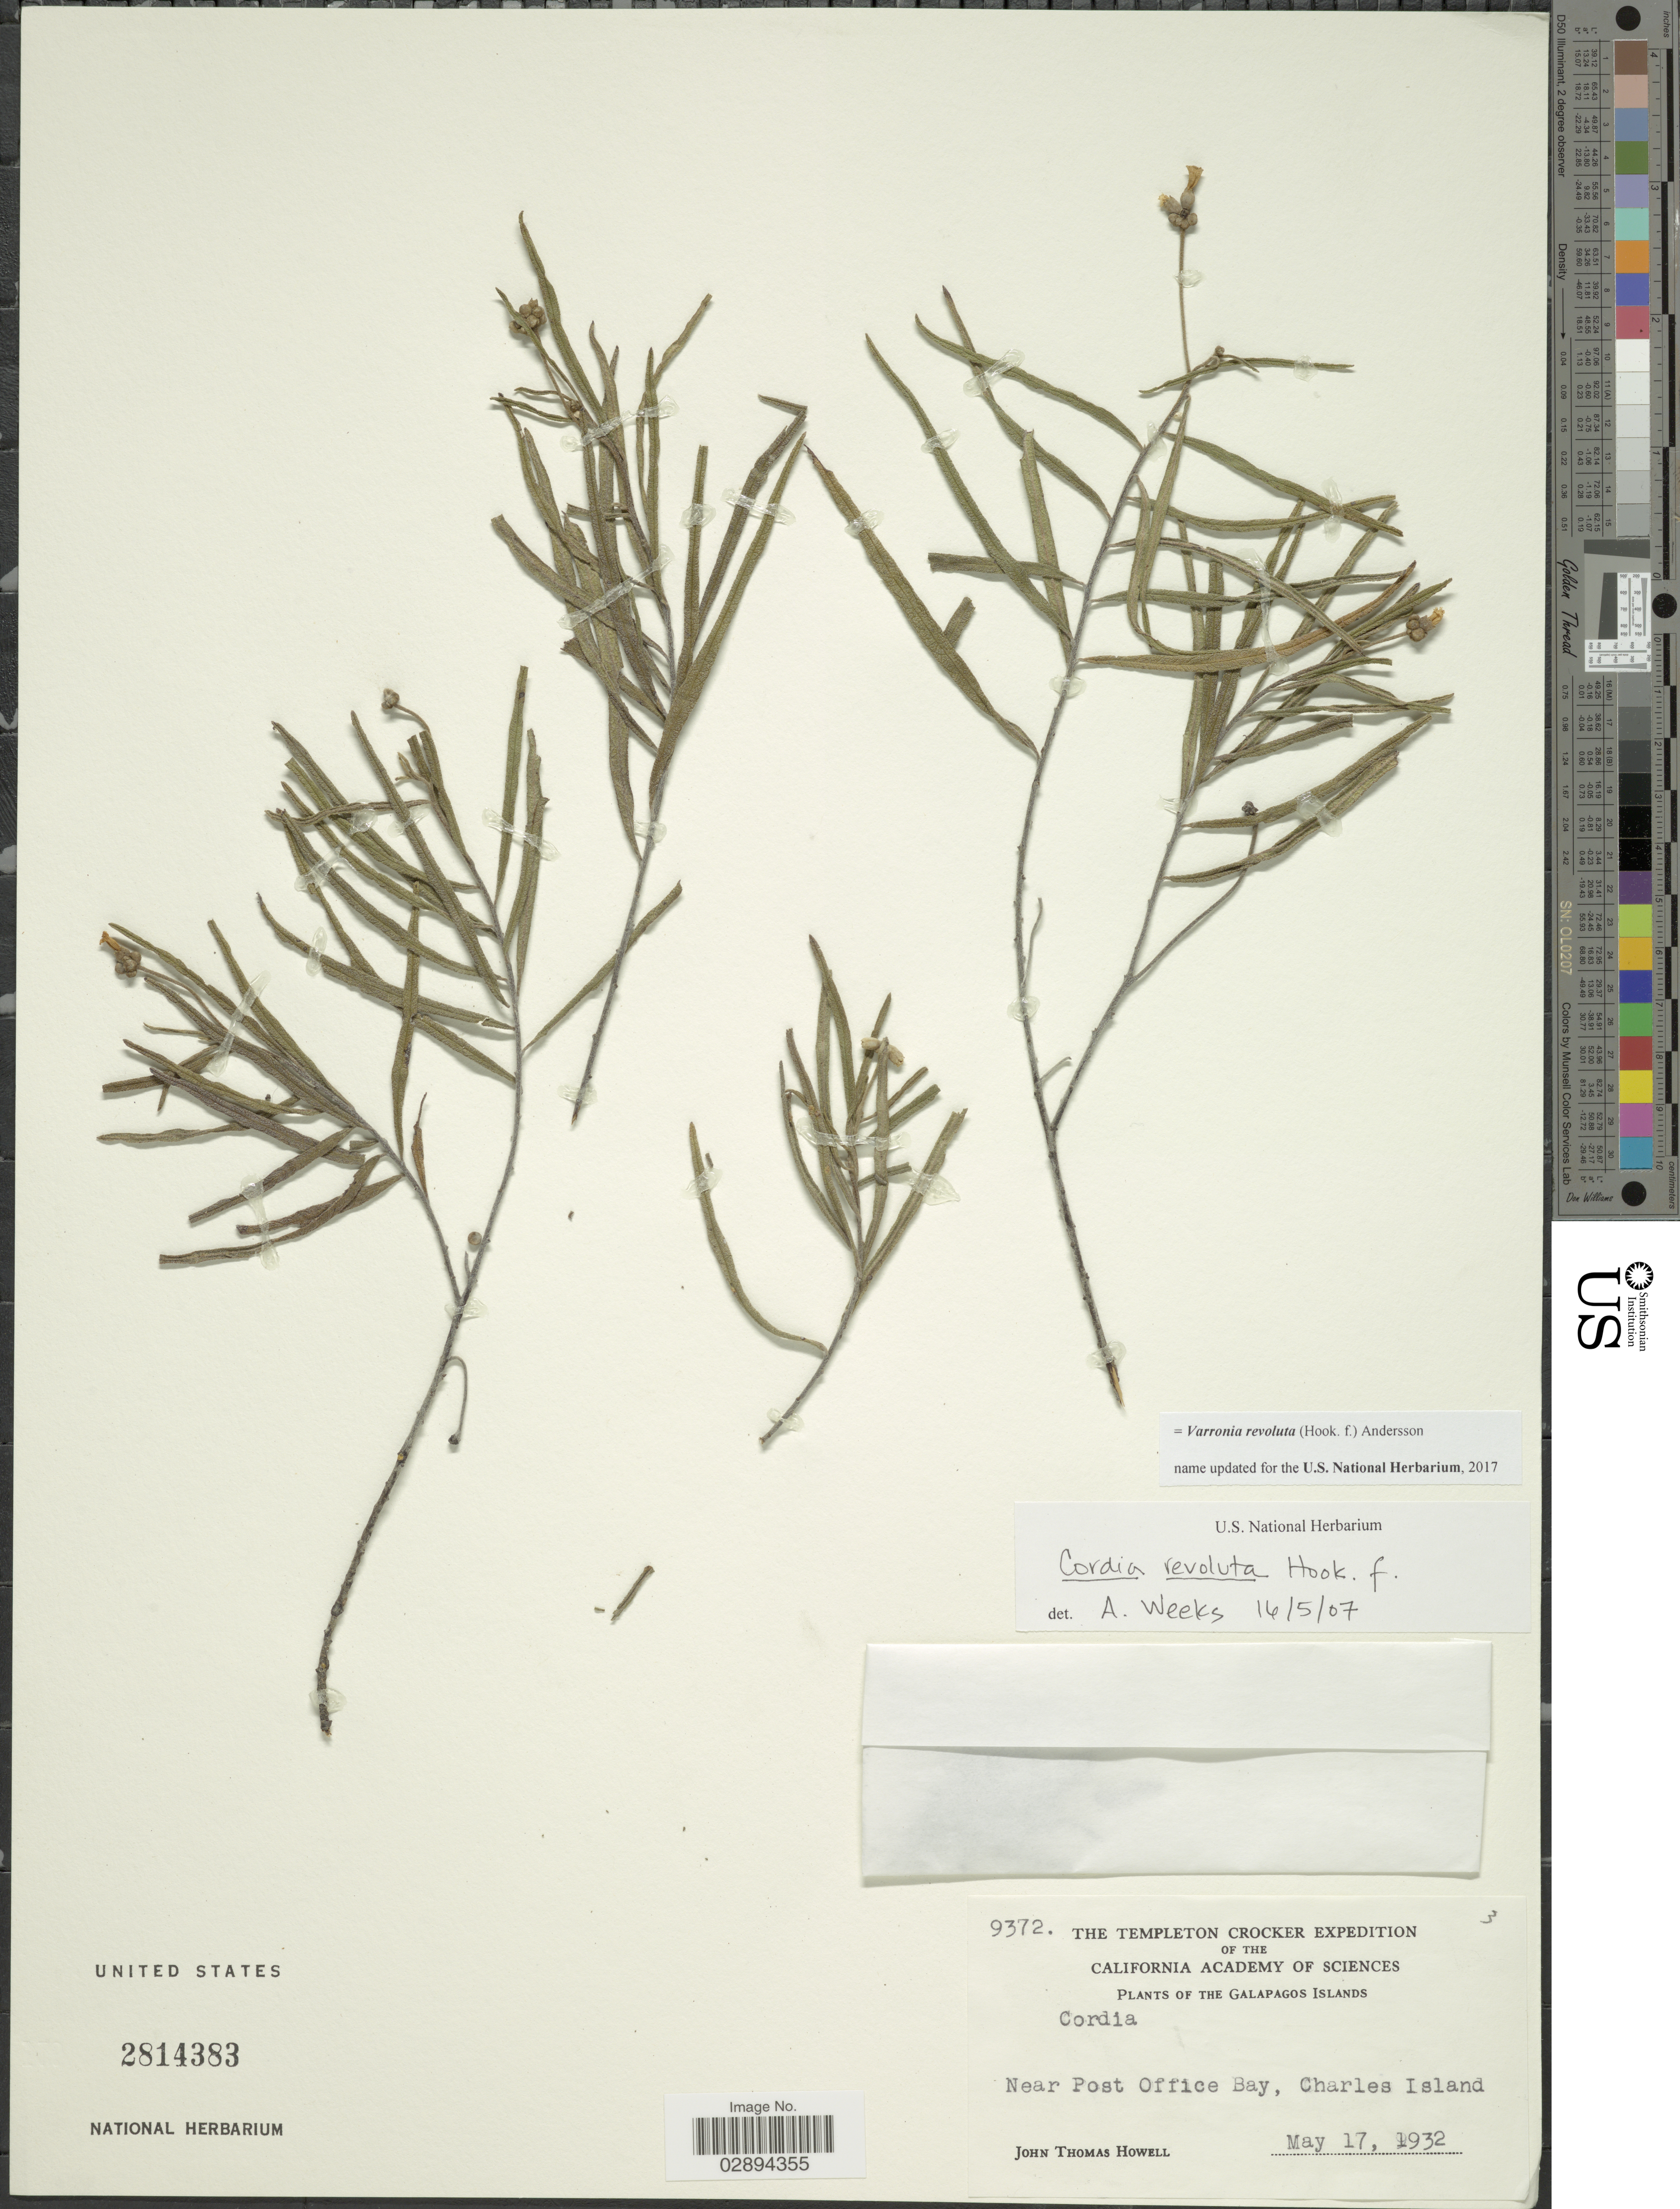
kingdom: Plantae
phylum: Tracheophyta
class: Magnoliopsida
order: Boraginales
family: Cordiaceae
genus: Varronia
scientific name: Varronia revoluta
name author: (Hook. f.) Andersson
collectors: J. T. Howell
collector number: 9372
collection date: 1932-05-17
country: Ecuador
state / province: Colón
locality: Galapagos Islands, Near Post Office Bay, Charles Island.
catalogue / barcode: US 2814383